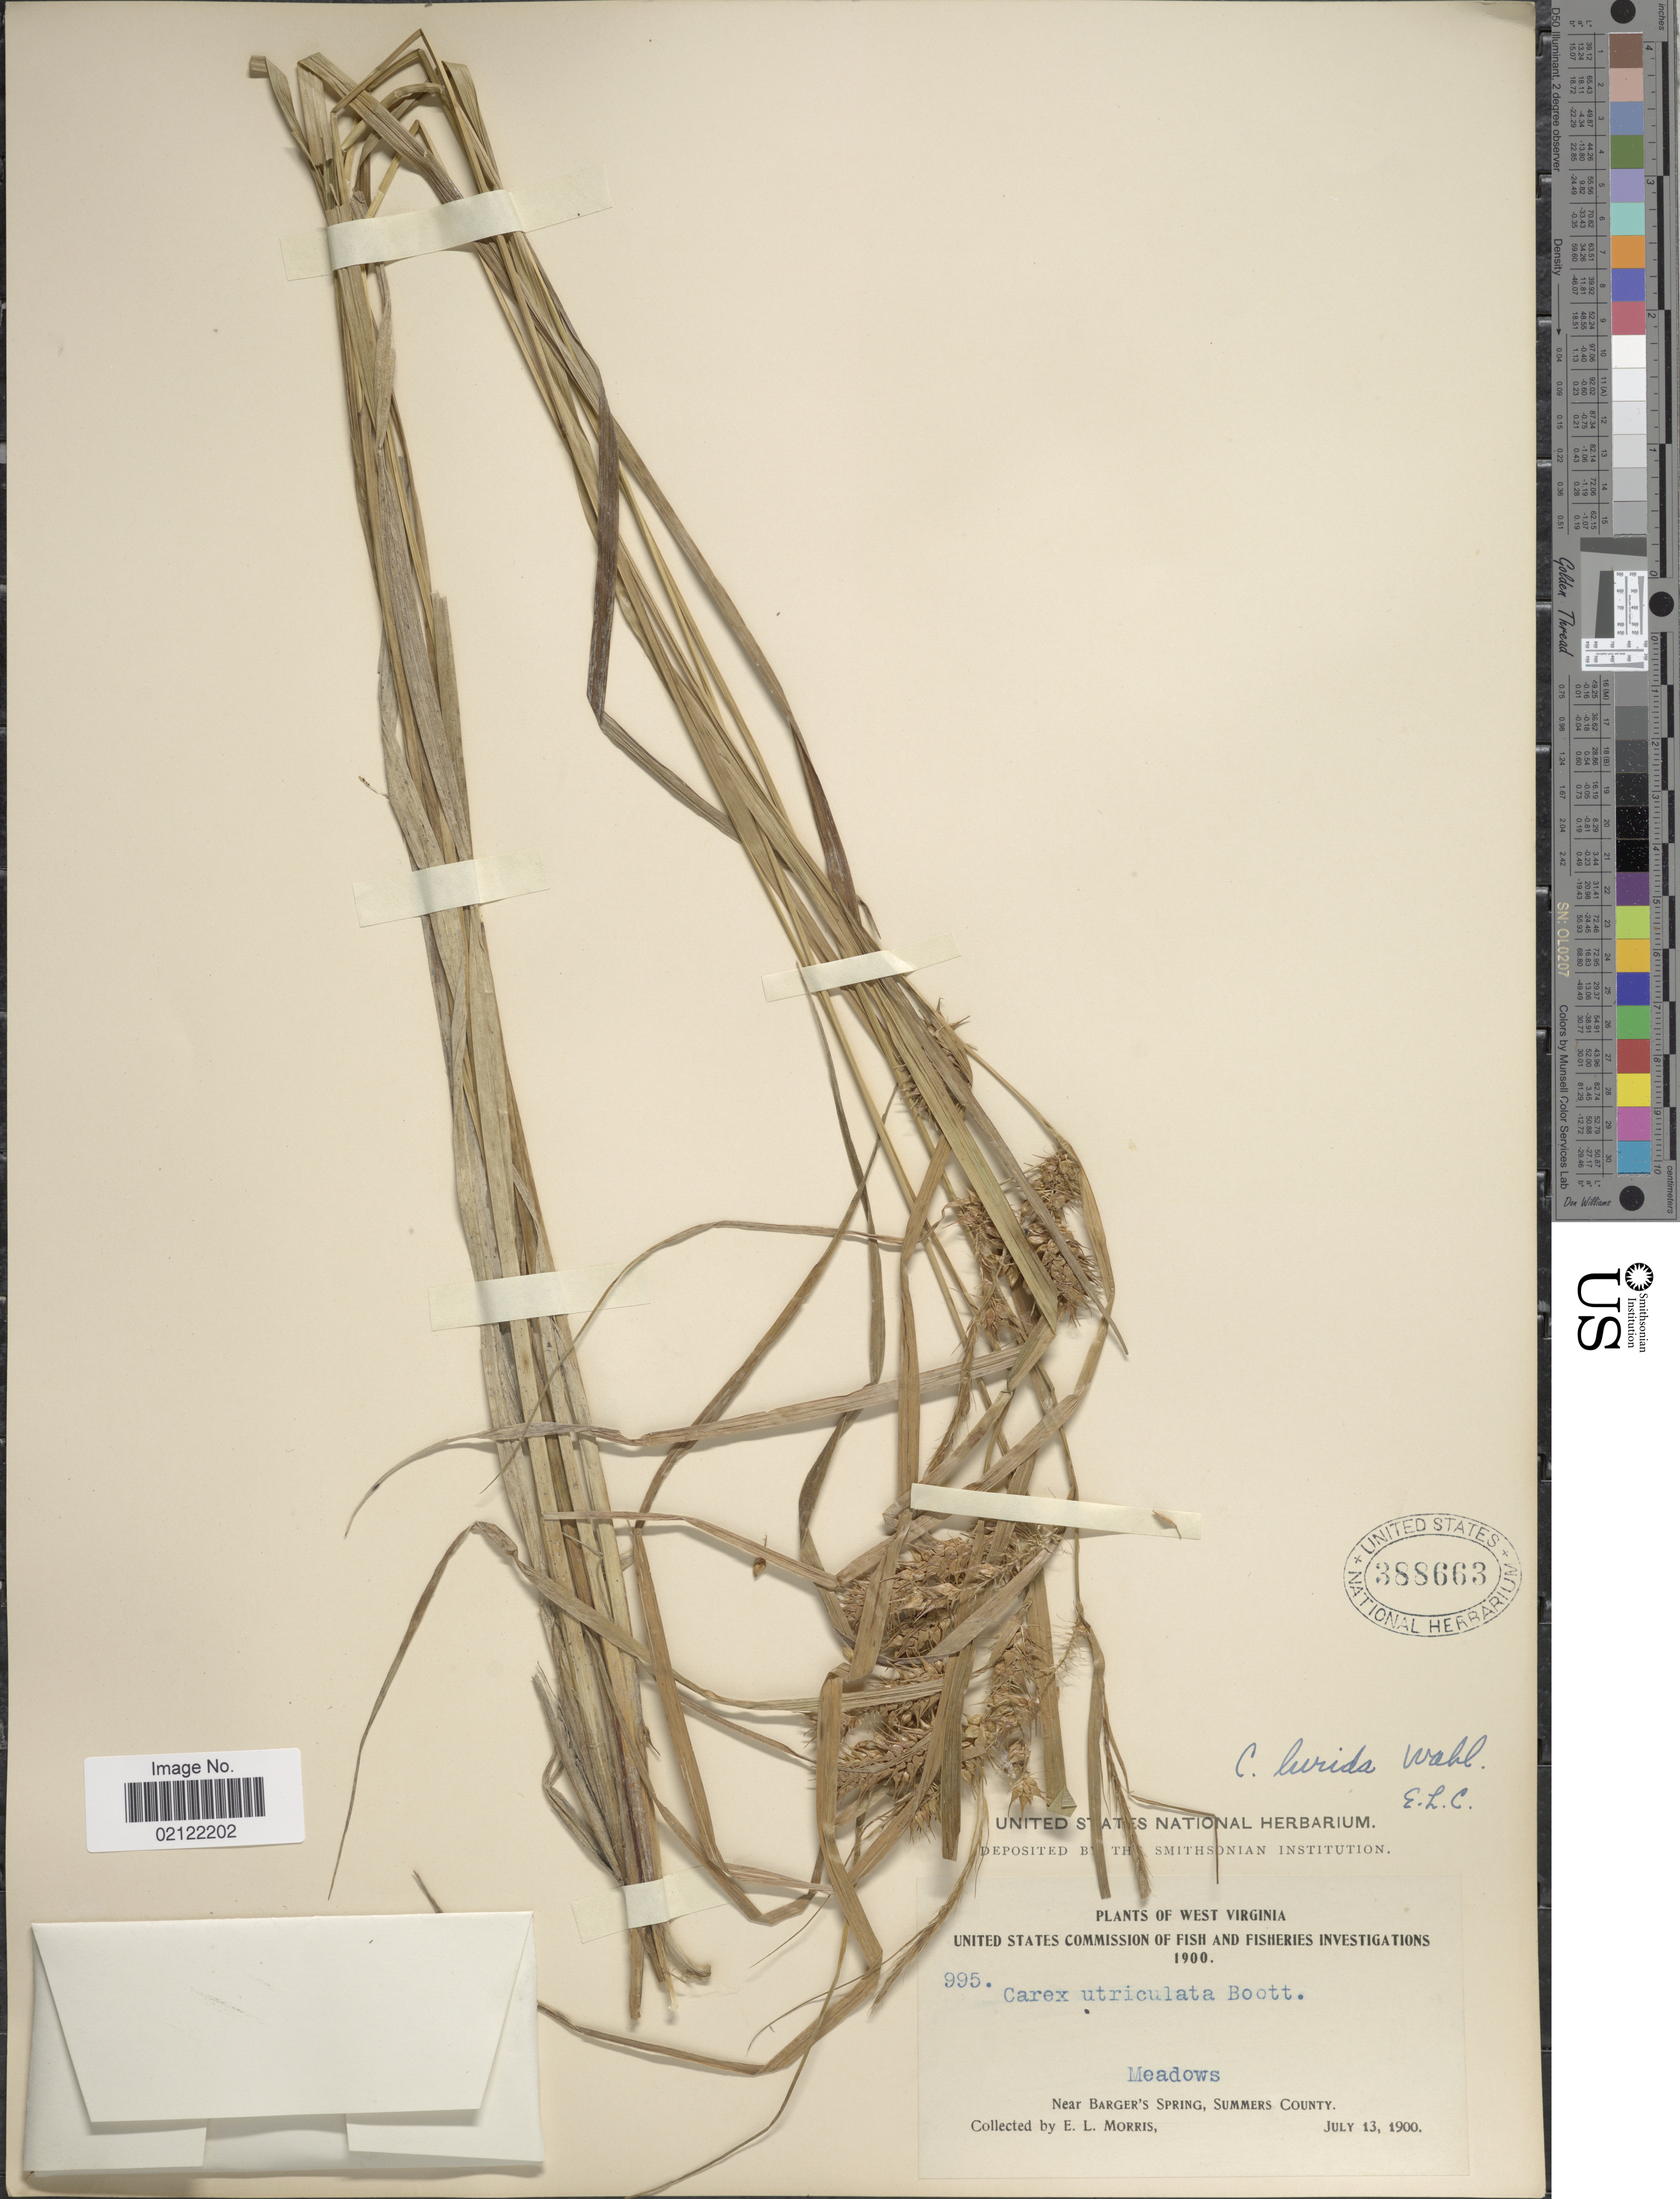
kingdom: Plantae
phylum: Tracheophyta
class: Liliopsida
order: Poales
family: Cyperaceae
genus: Carex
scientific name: Carex lurida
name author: Wahlenb.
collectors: E. Morris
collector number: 995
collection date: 1900-07-13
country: United States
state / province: West Virginia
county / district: Summers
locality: Meadows. Near barger's Spring, Summers County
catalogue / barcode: US 388663